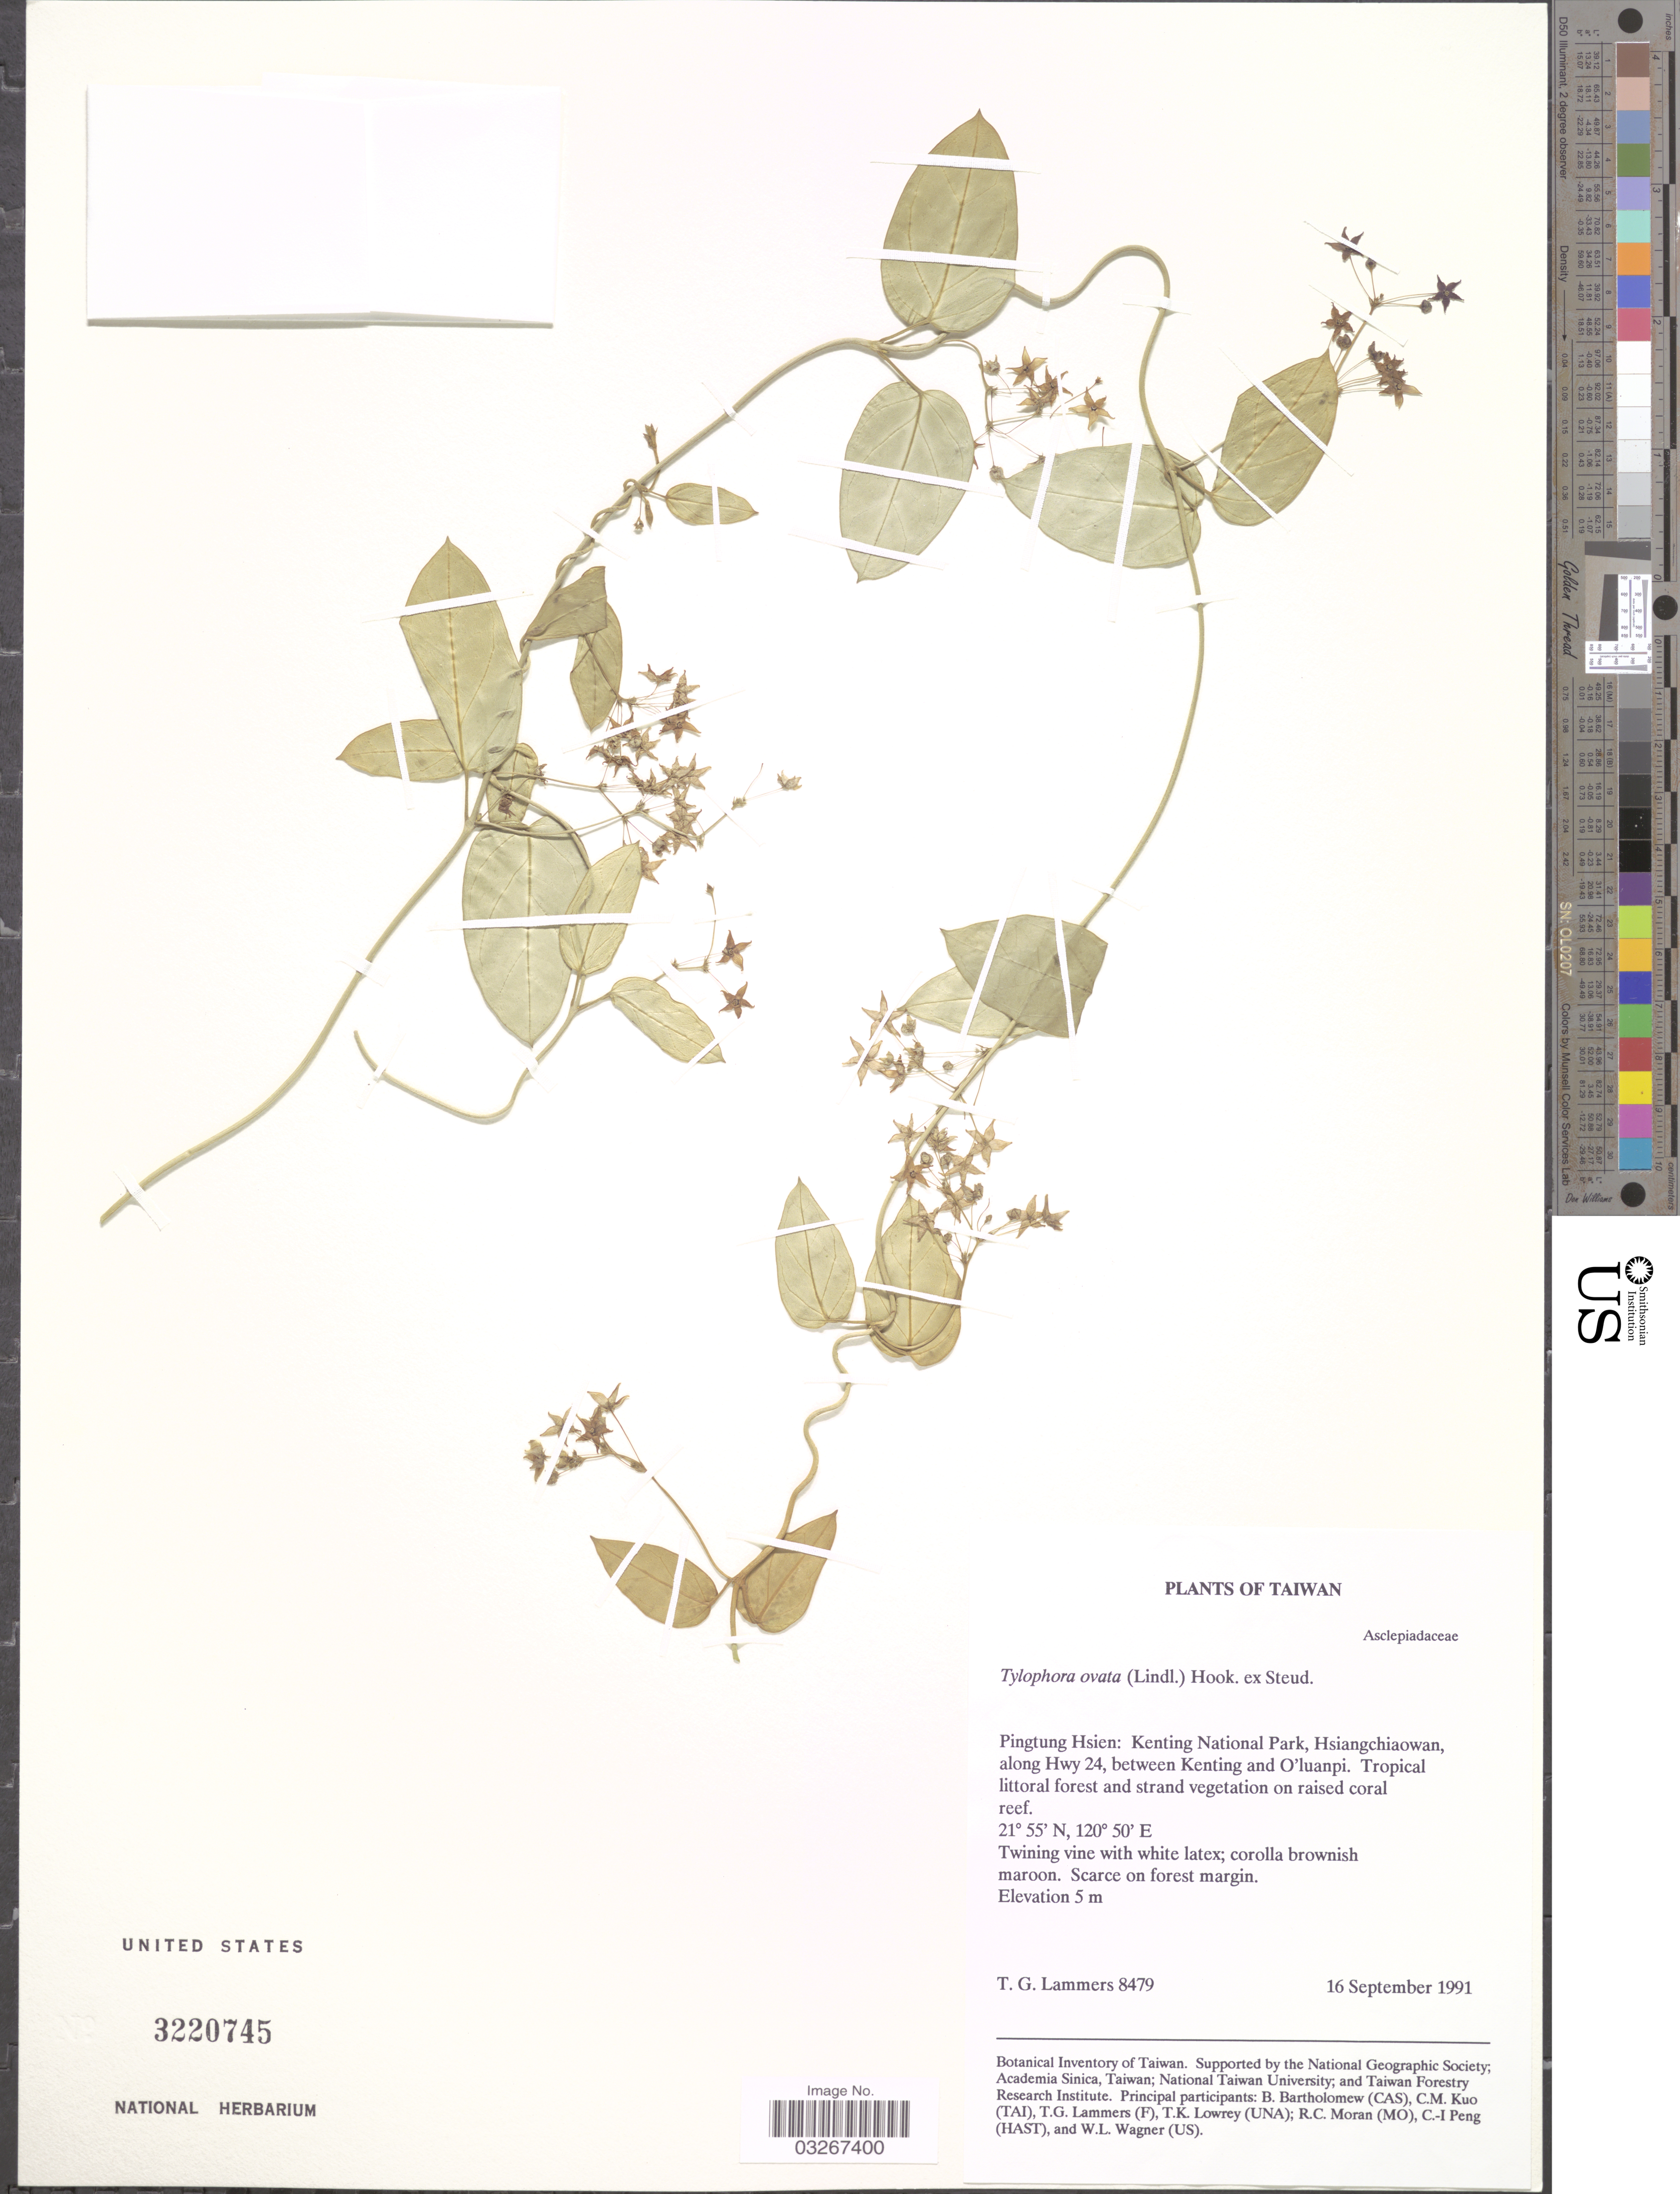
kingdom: Plantae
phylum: Tracheophyta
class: Magnoliopsida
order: Gentianales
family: Apocynaceae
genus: Tylophora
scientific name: Tylophora ovata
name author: Hook. ex Steud.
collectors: T. Lammers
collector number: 8479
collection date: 1991-09-16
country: Taiwan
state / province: Pingtung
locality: Pingtung Hsien: Kenting National Park, Hsiangchiaowan, along Hwy 24, between Kenting and O'luanpi.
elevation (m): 5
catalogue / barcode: US 3220745